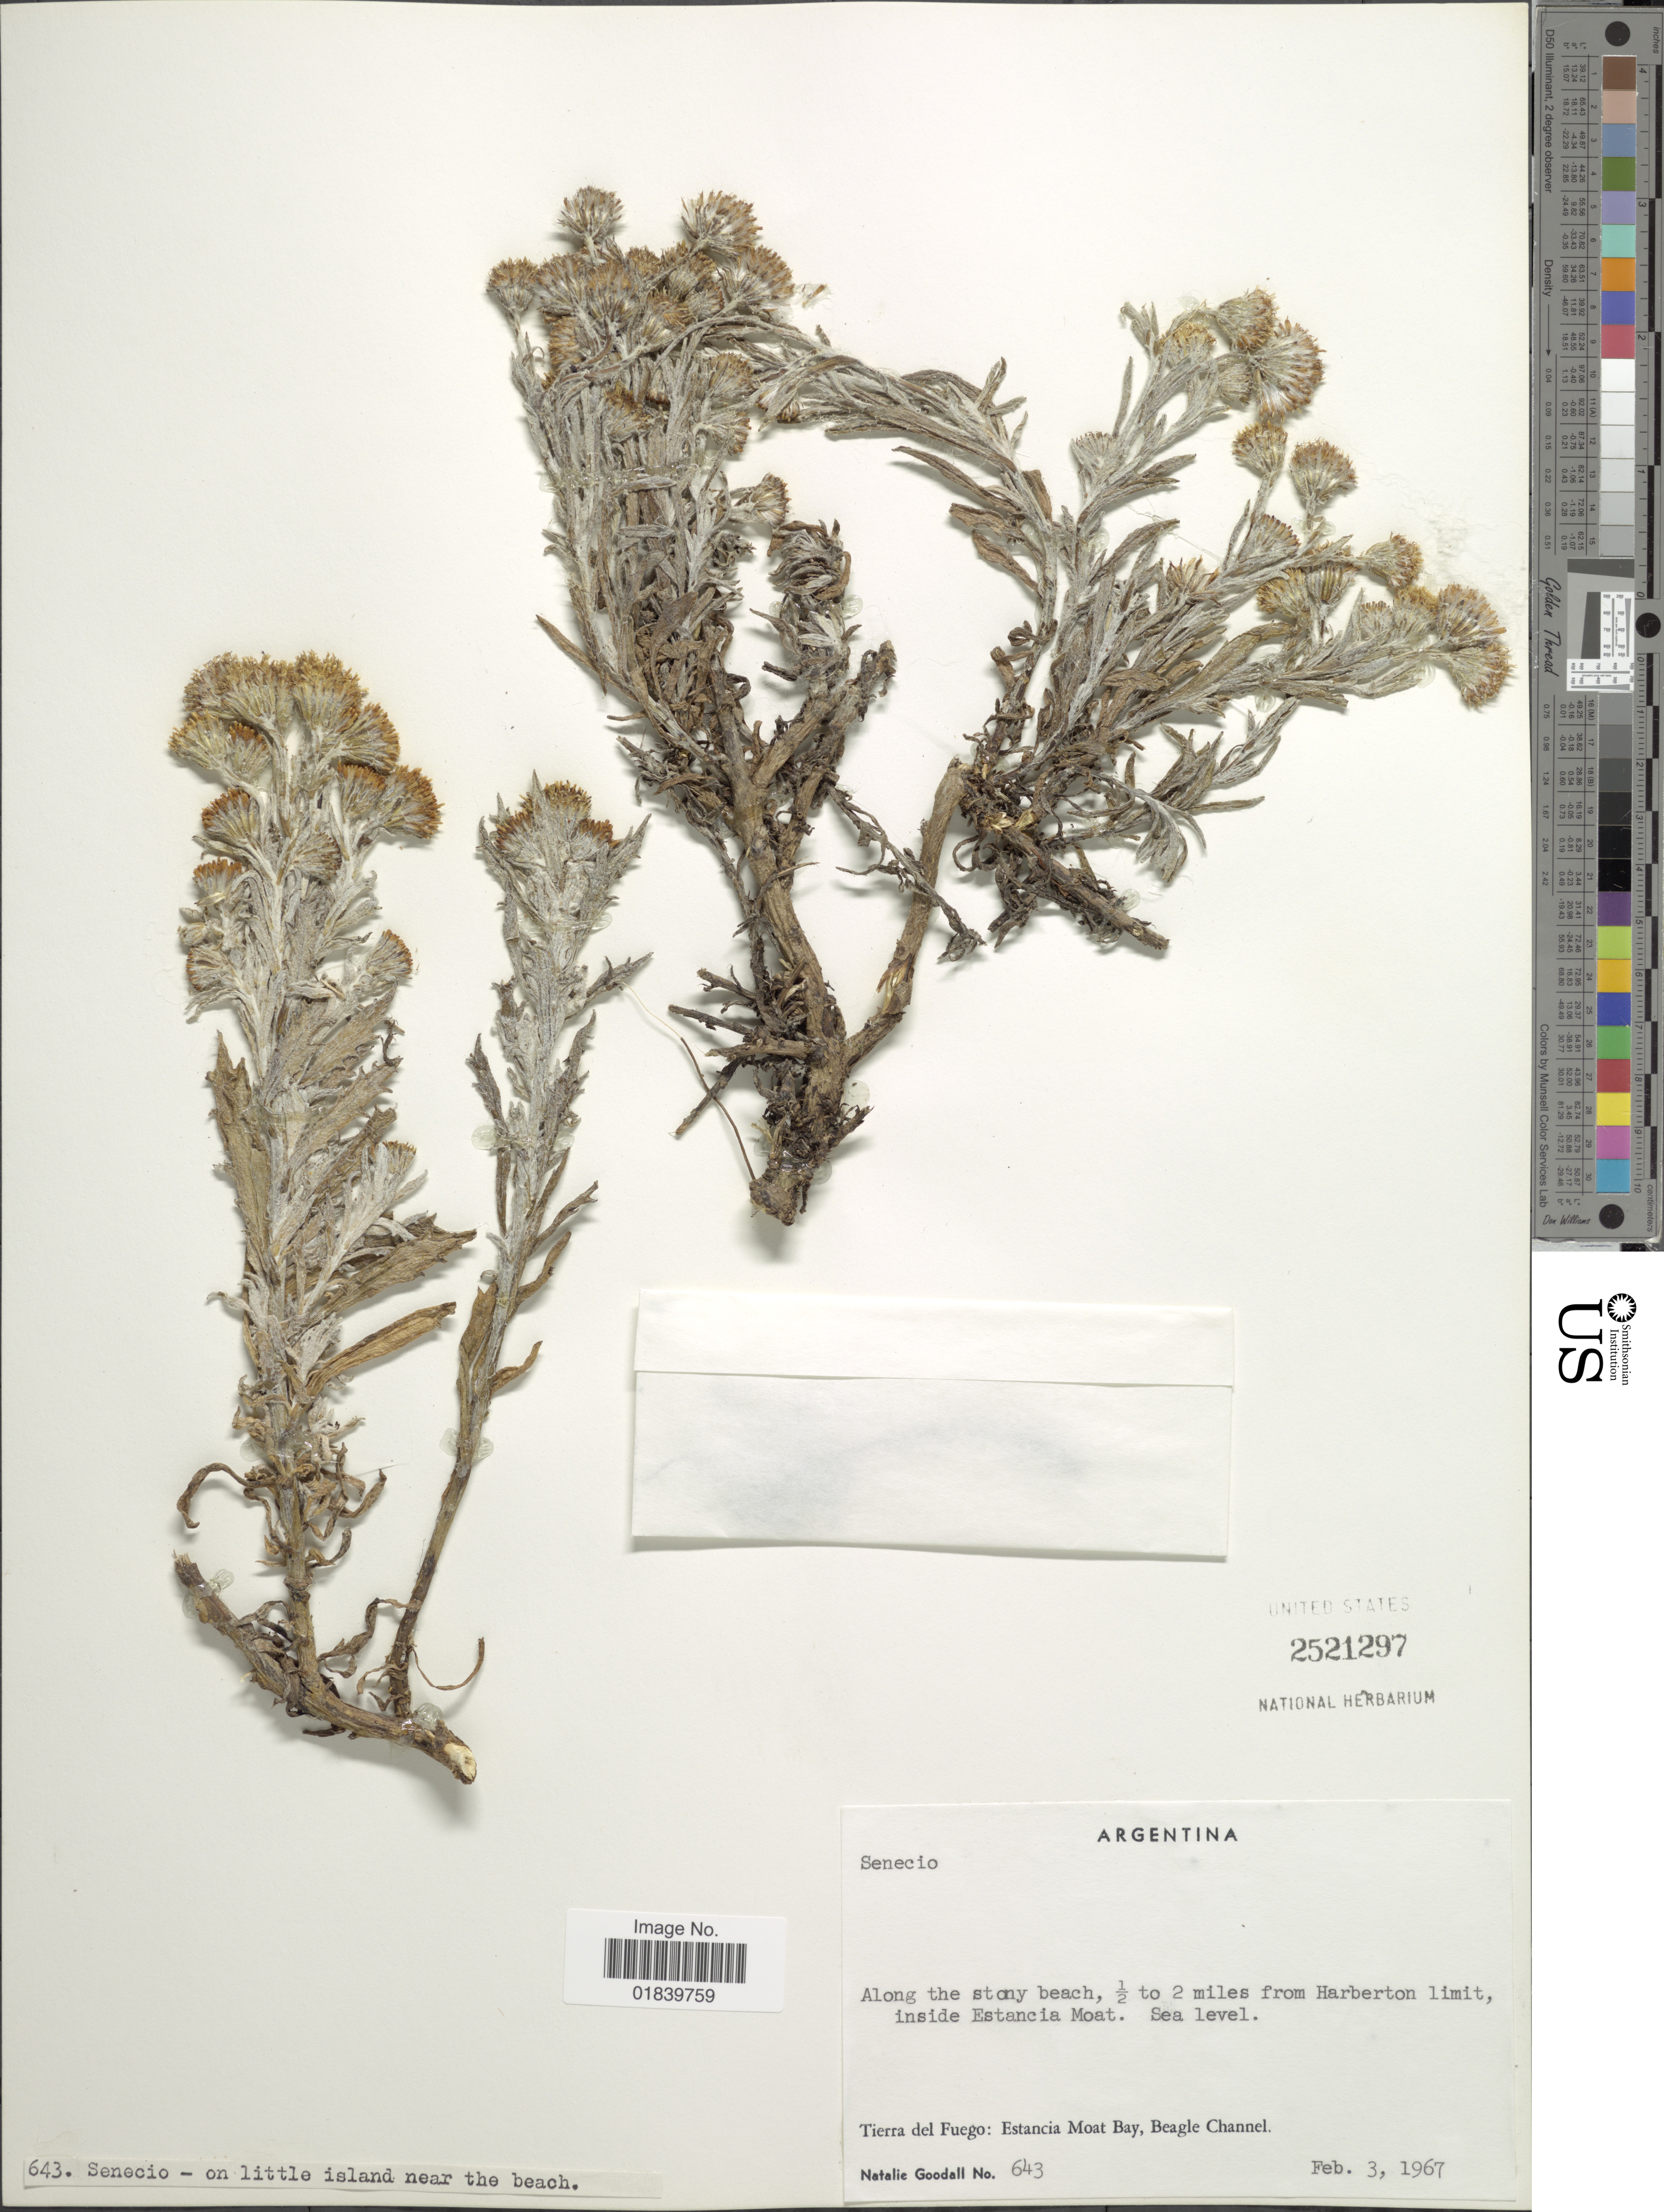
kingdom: Plantae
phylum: Tracheophyta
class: Magnoliopsida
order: Asterales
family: Asteraceae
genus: Senecio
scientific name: Senecio sp.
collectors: N. Goodall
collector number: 643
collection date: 1967-02-03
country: Argentina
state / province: Tierra del Fuego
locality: Along the stony beach, ½ to 2 miles from Harberton limit inside Estancia Moat. Tierra del Fuego: Estancia Moat Bay, Beagle Channel.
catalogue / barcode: US 2521297